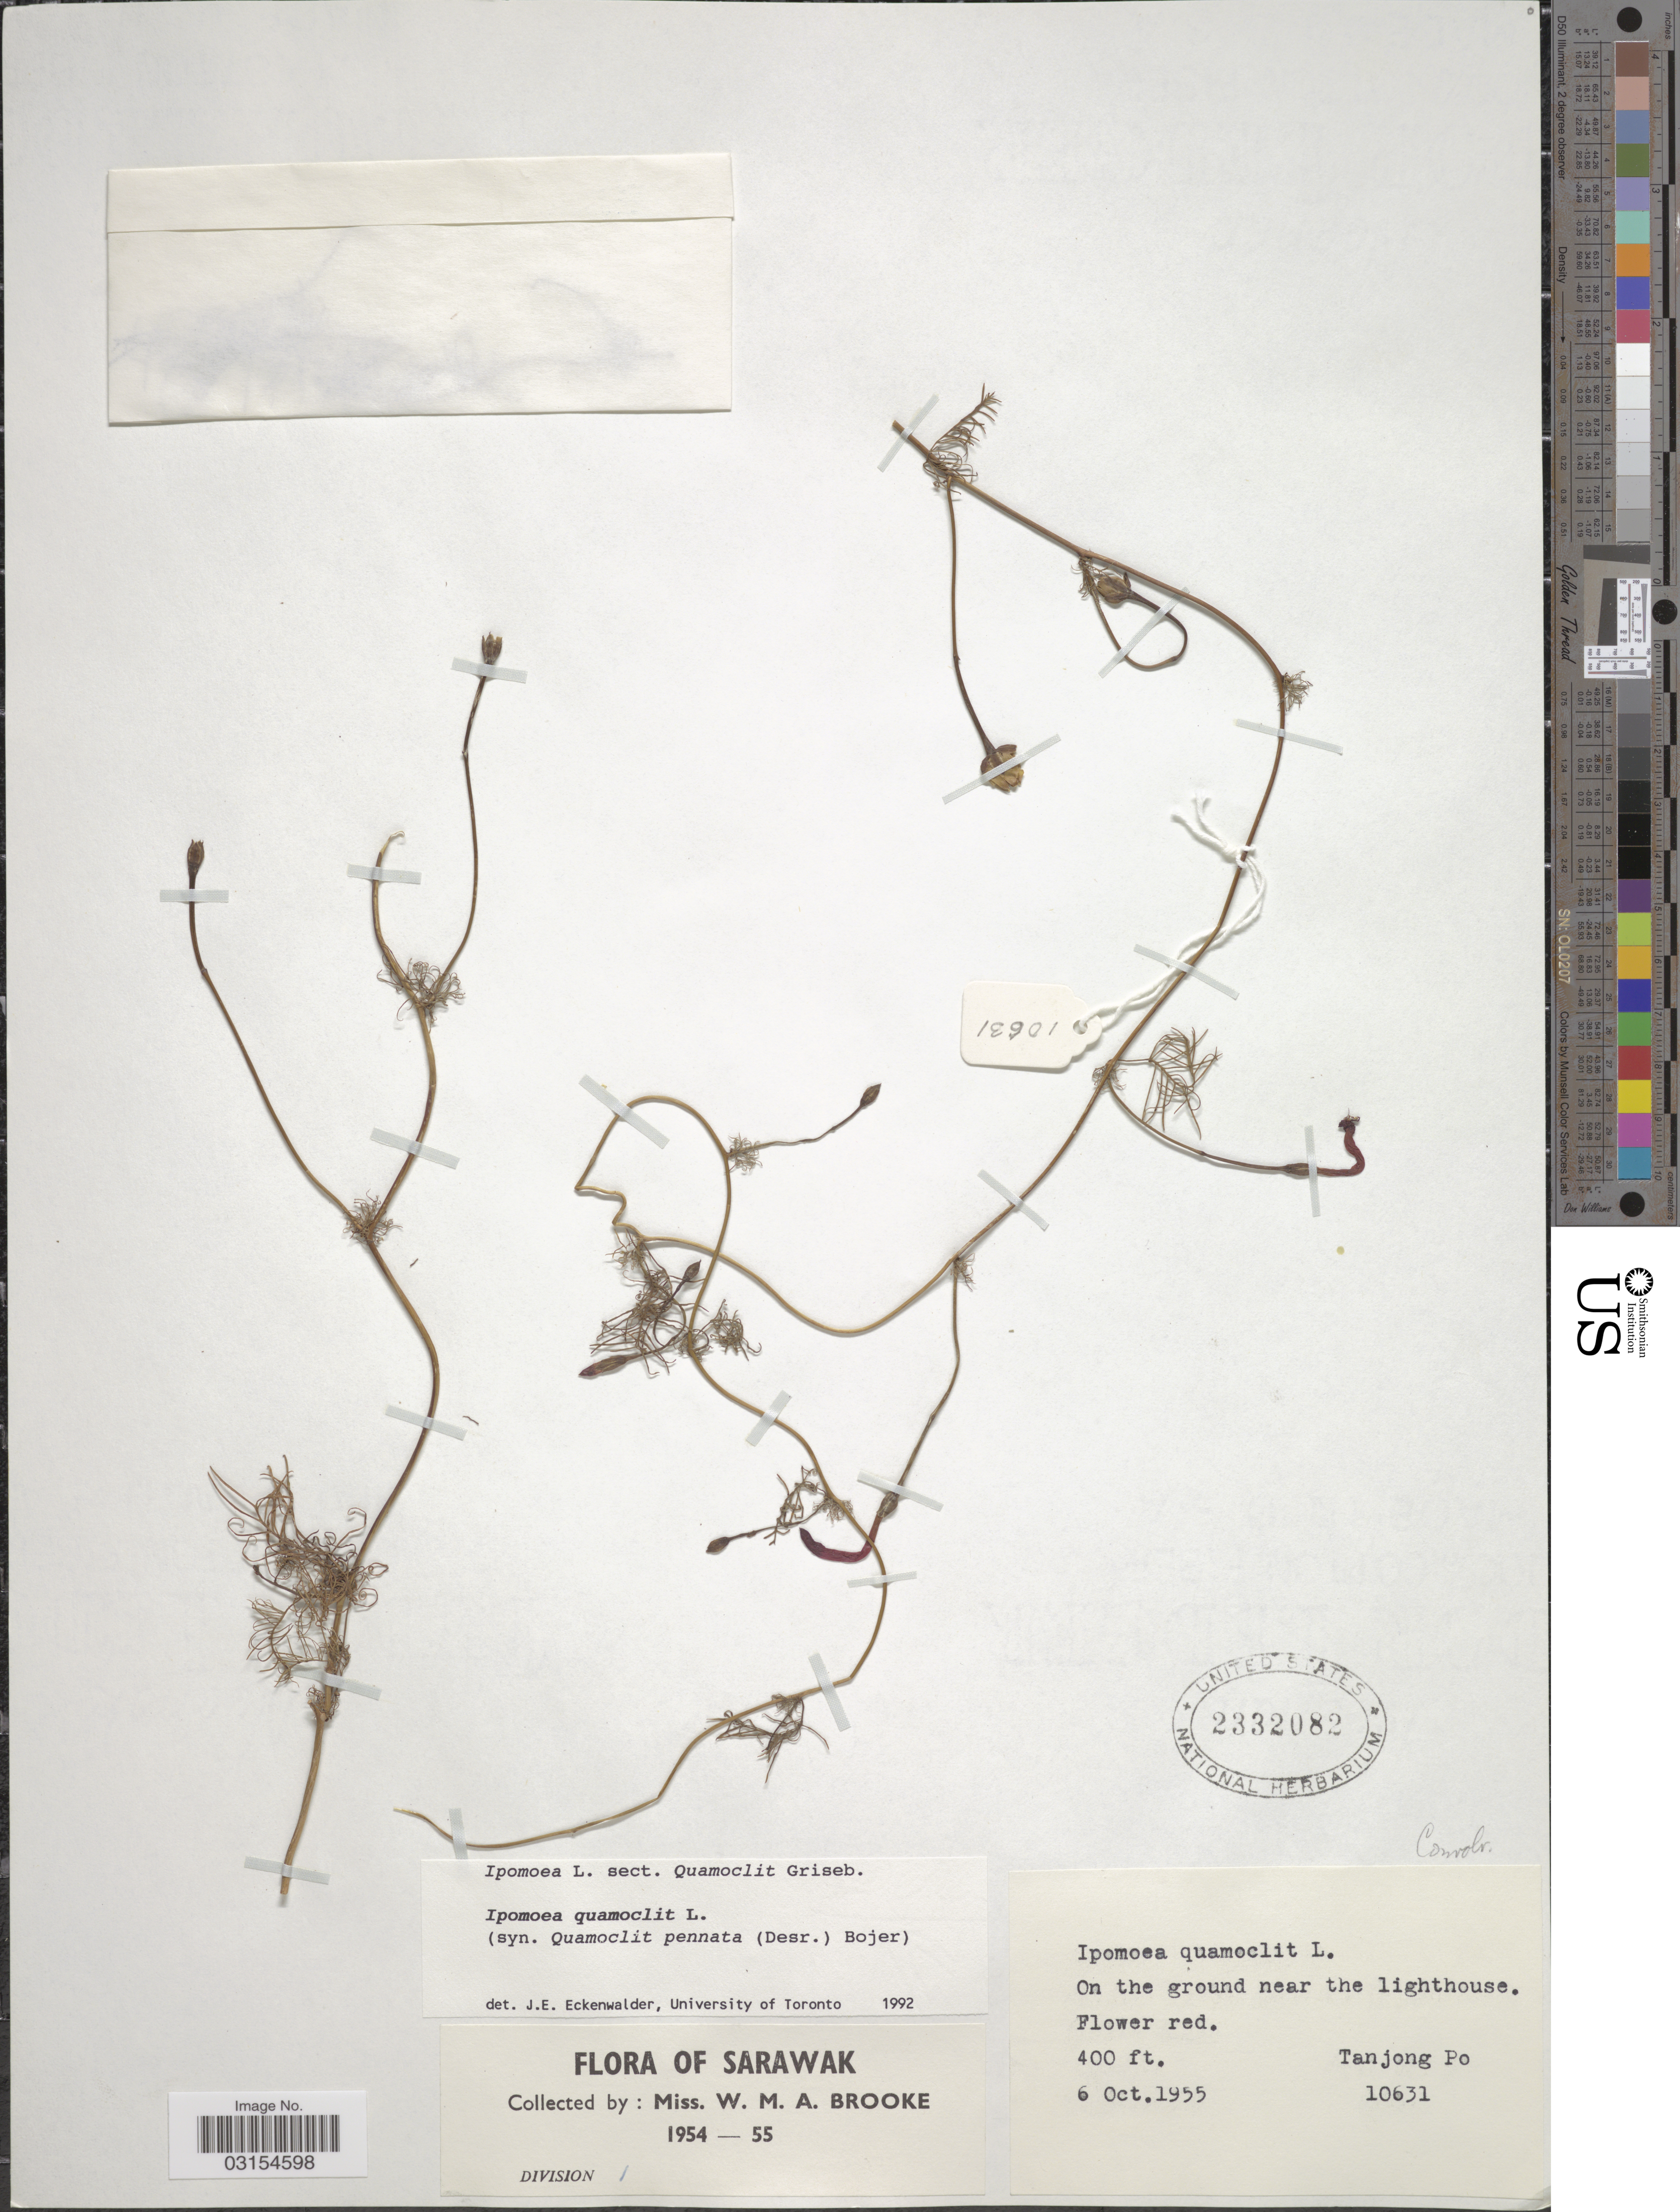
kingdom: Plantae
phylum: Tracheophyta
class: Magnoliopsida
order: Solanales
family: Convolvulaceae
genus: Ipomoea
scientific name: Ipomoea quamoclit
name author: L.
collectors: W. Brooke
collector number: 10631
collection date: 1955-10-06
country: Malaysia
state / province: Sarawak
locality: Tanjong Po.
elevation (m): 122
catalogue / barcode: US 2332082